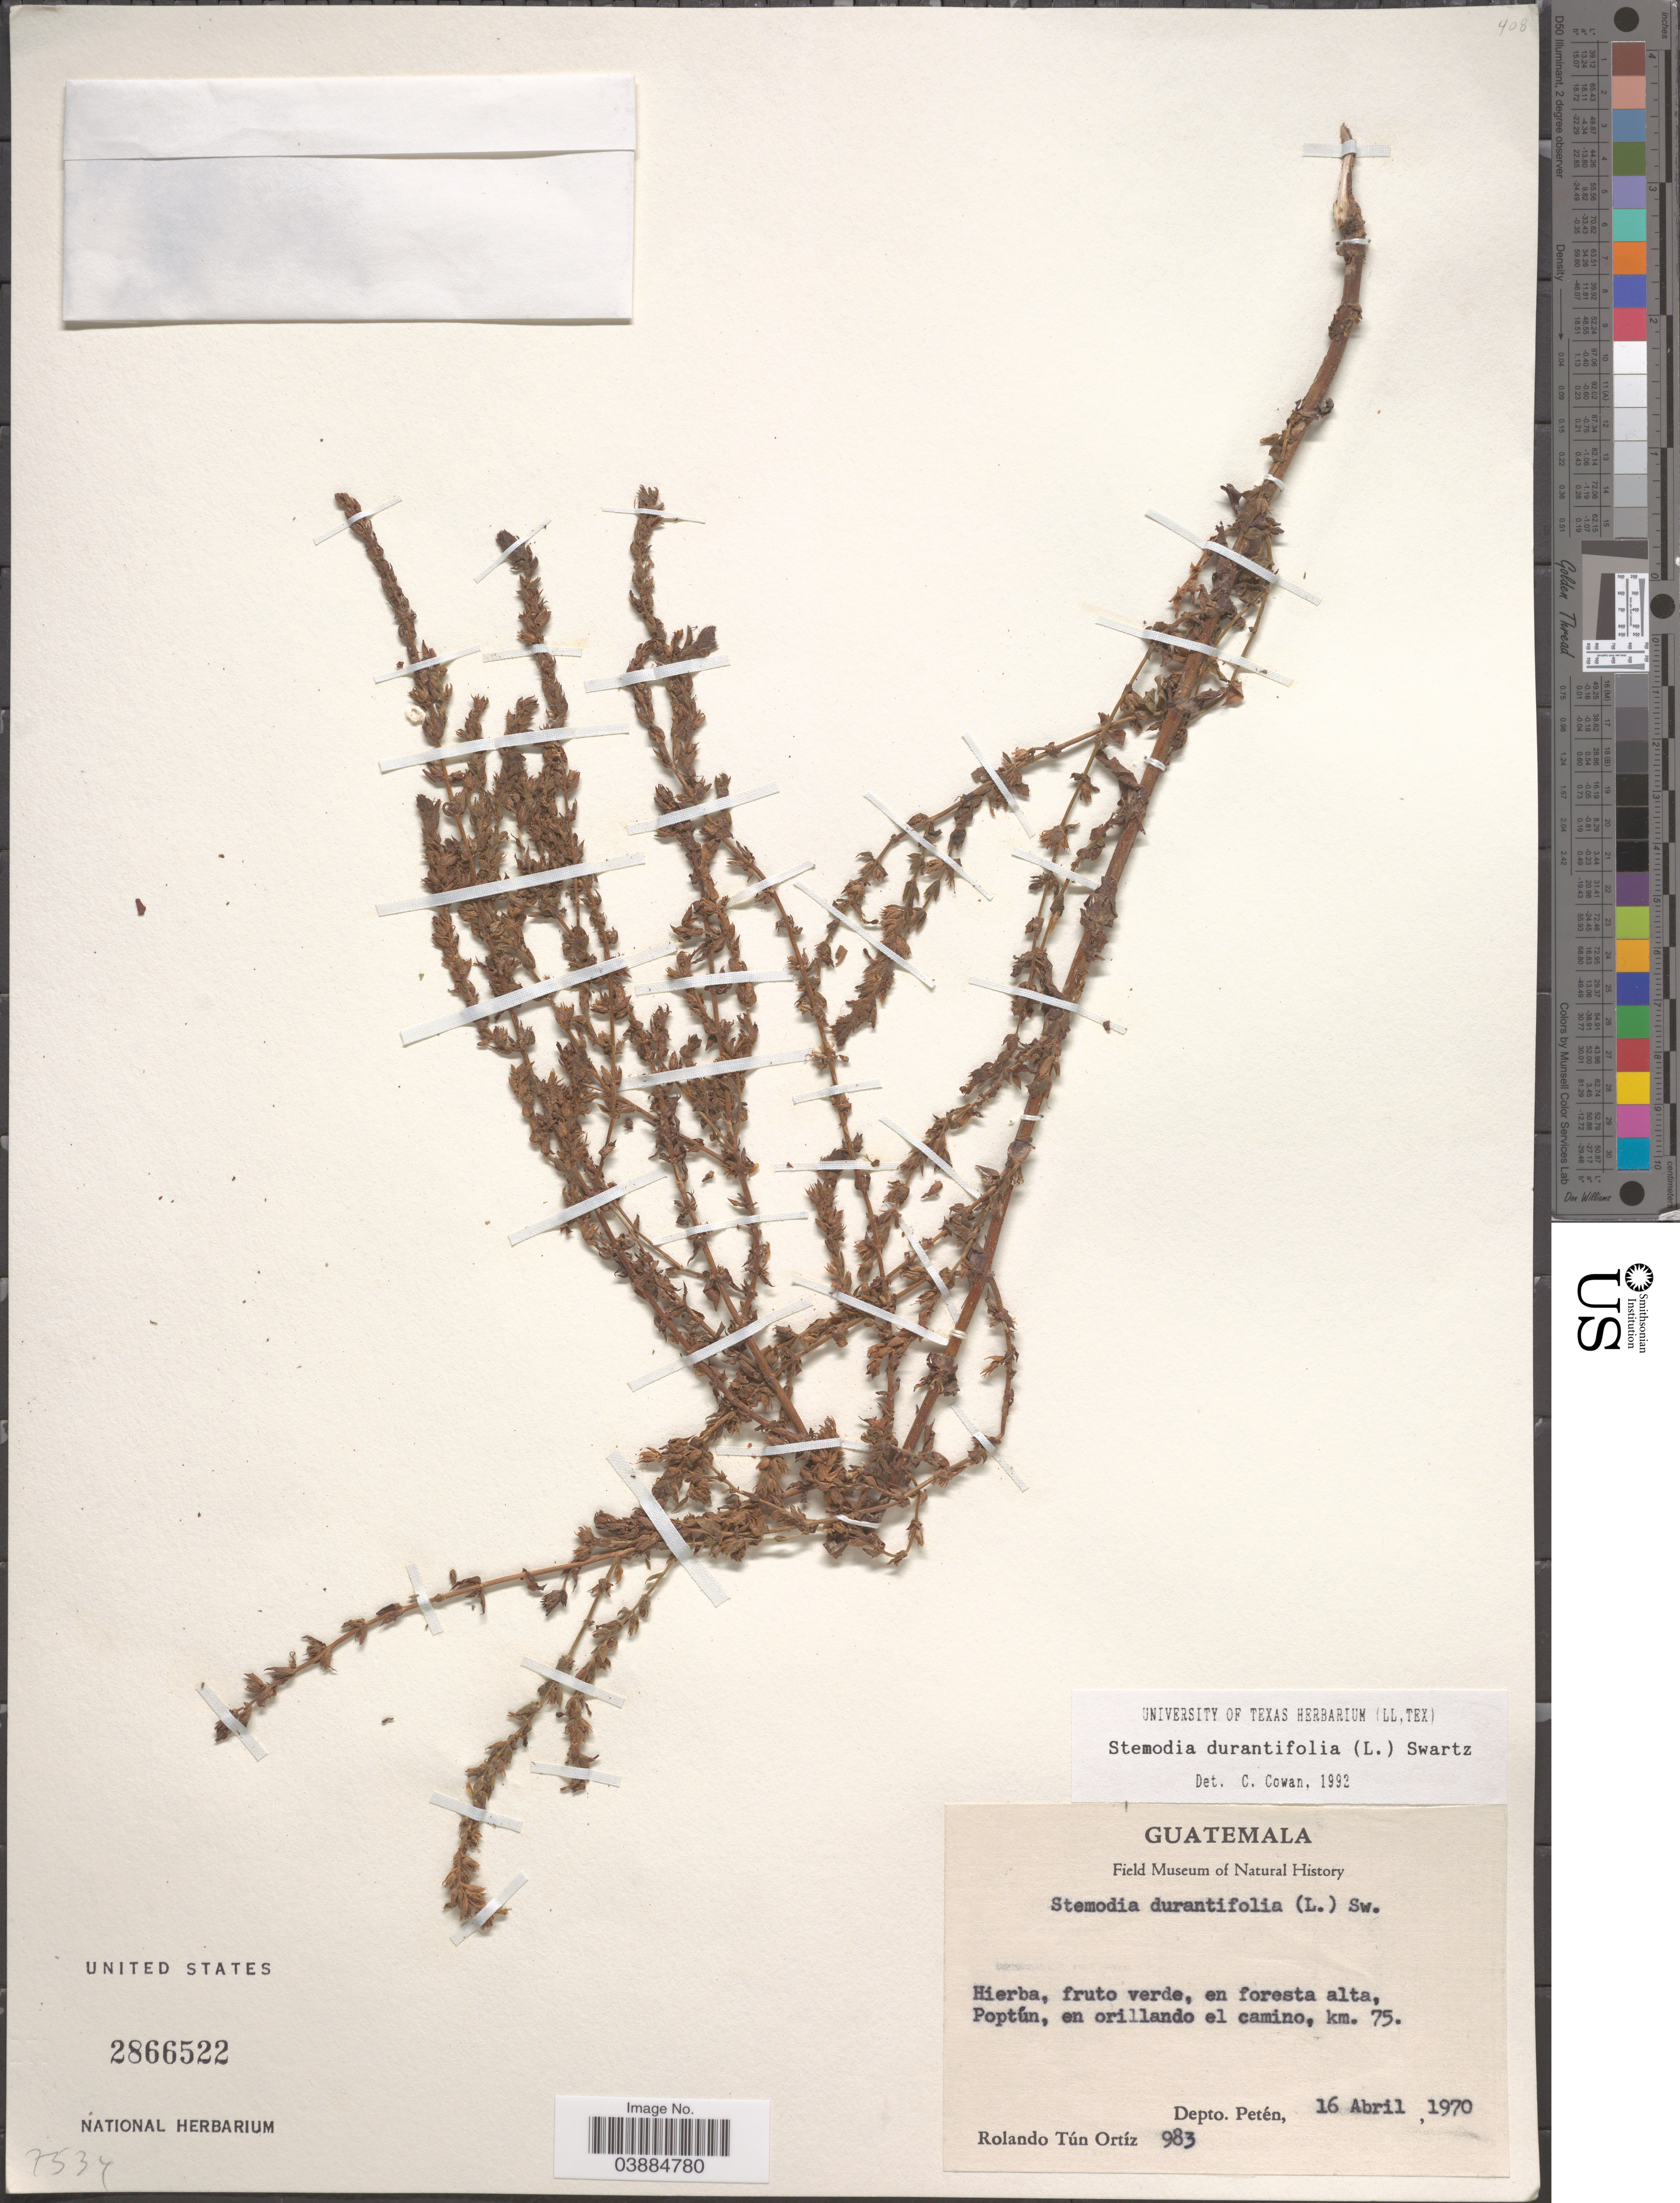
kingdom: Plantae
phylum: Tracheophyta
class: Magnoliopsida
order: Lamiales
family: Plantaginaceae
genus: Stemodia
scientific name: Stemodia durantifolia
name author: (L.) Sw.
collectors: R. Tún Ortíz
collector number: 983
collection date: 1970-04-16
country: Guatemala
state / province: El Peten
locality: Poptún, en orillando el camino, km. 75. Depto. Petén.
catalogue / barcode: US 2866522